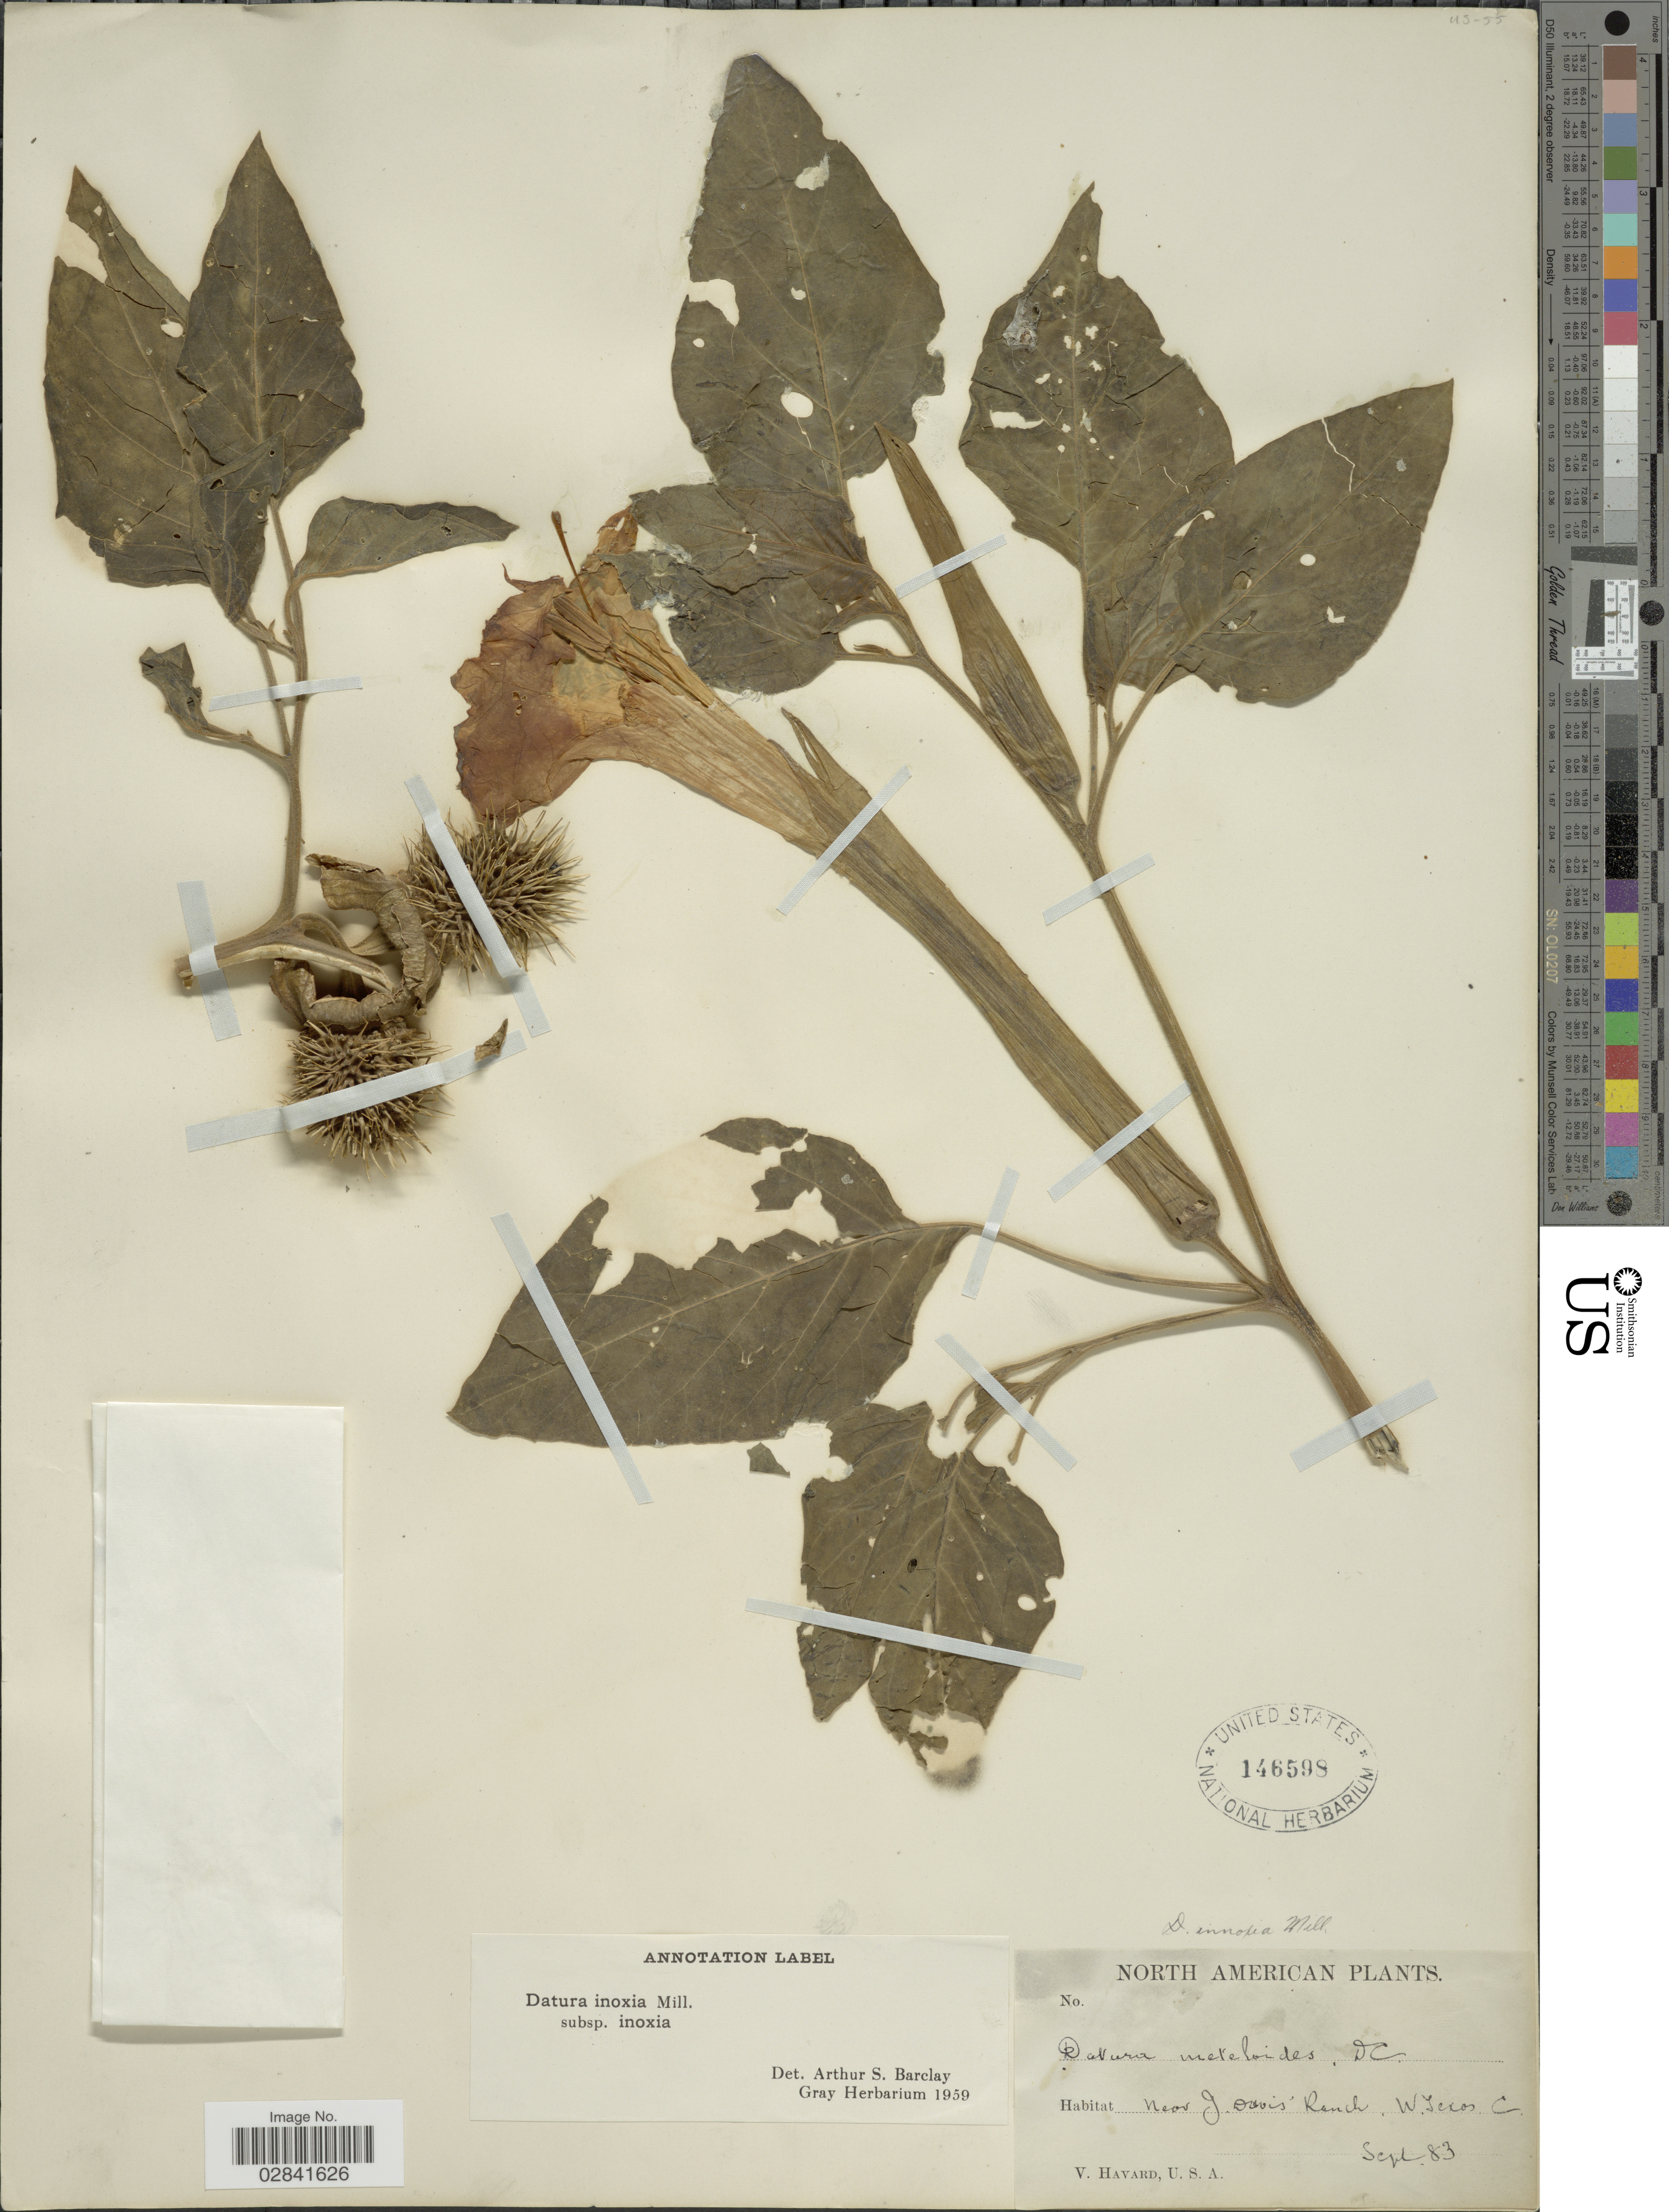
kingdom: Plantae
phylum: Tracheophyta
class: Magnoliopsida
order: Solanales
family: Solanaceae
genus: Datura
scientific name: Datura metel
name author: L.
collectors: V. Harvard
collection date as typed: Transcribed d/m/y: /9/83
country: United States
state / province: Texas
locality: Near J. Davis' Ranch. W. Texas C.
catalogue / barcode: US 146598